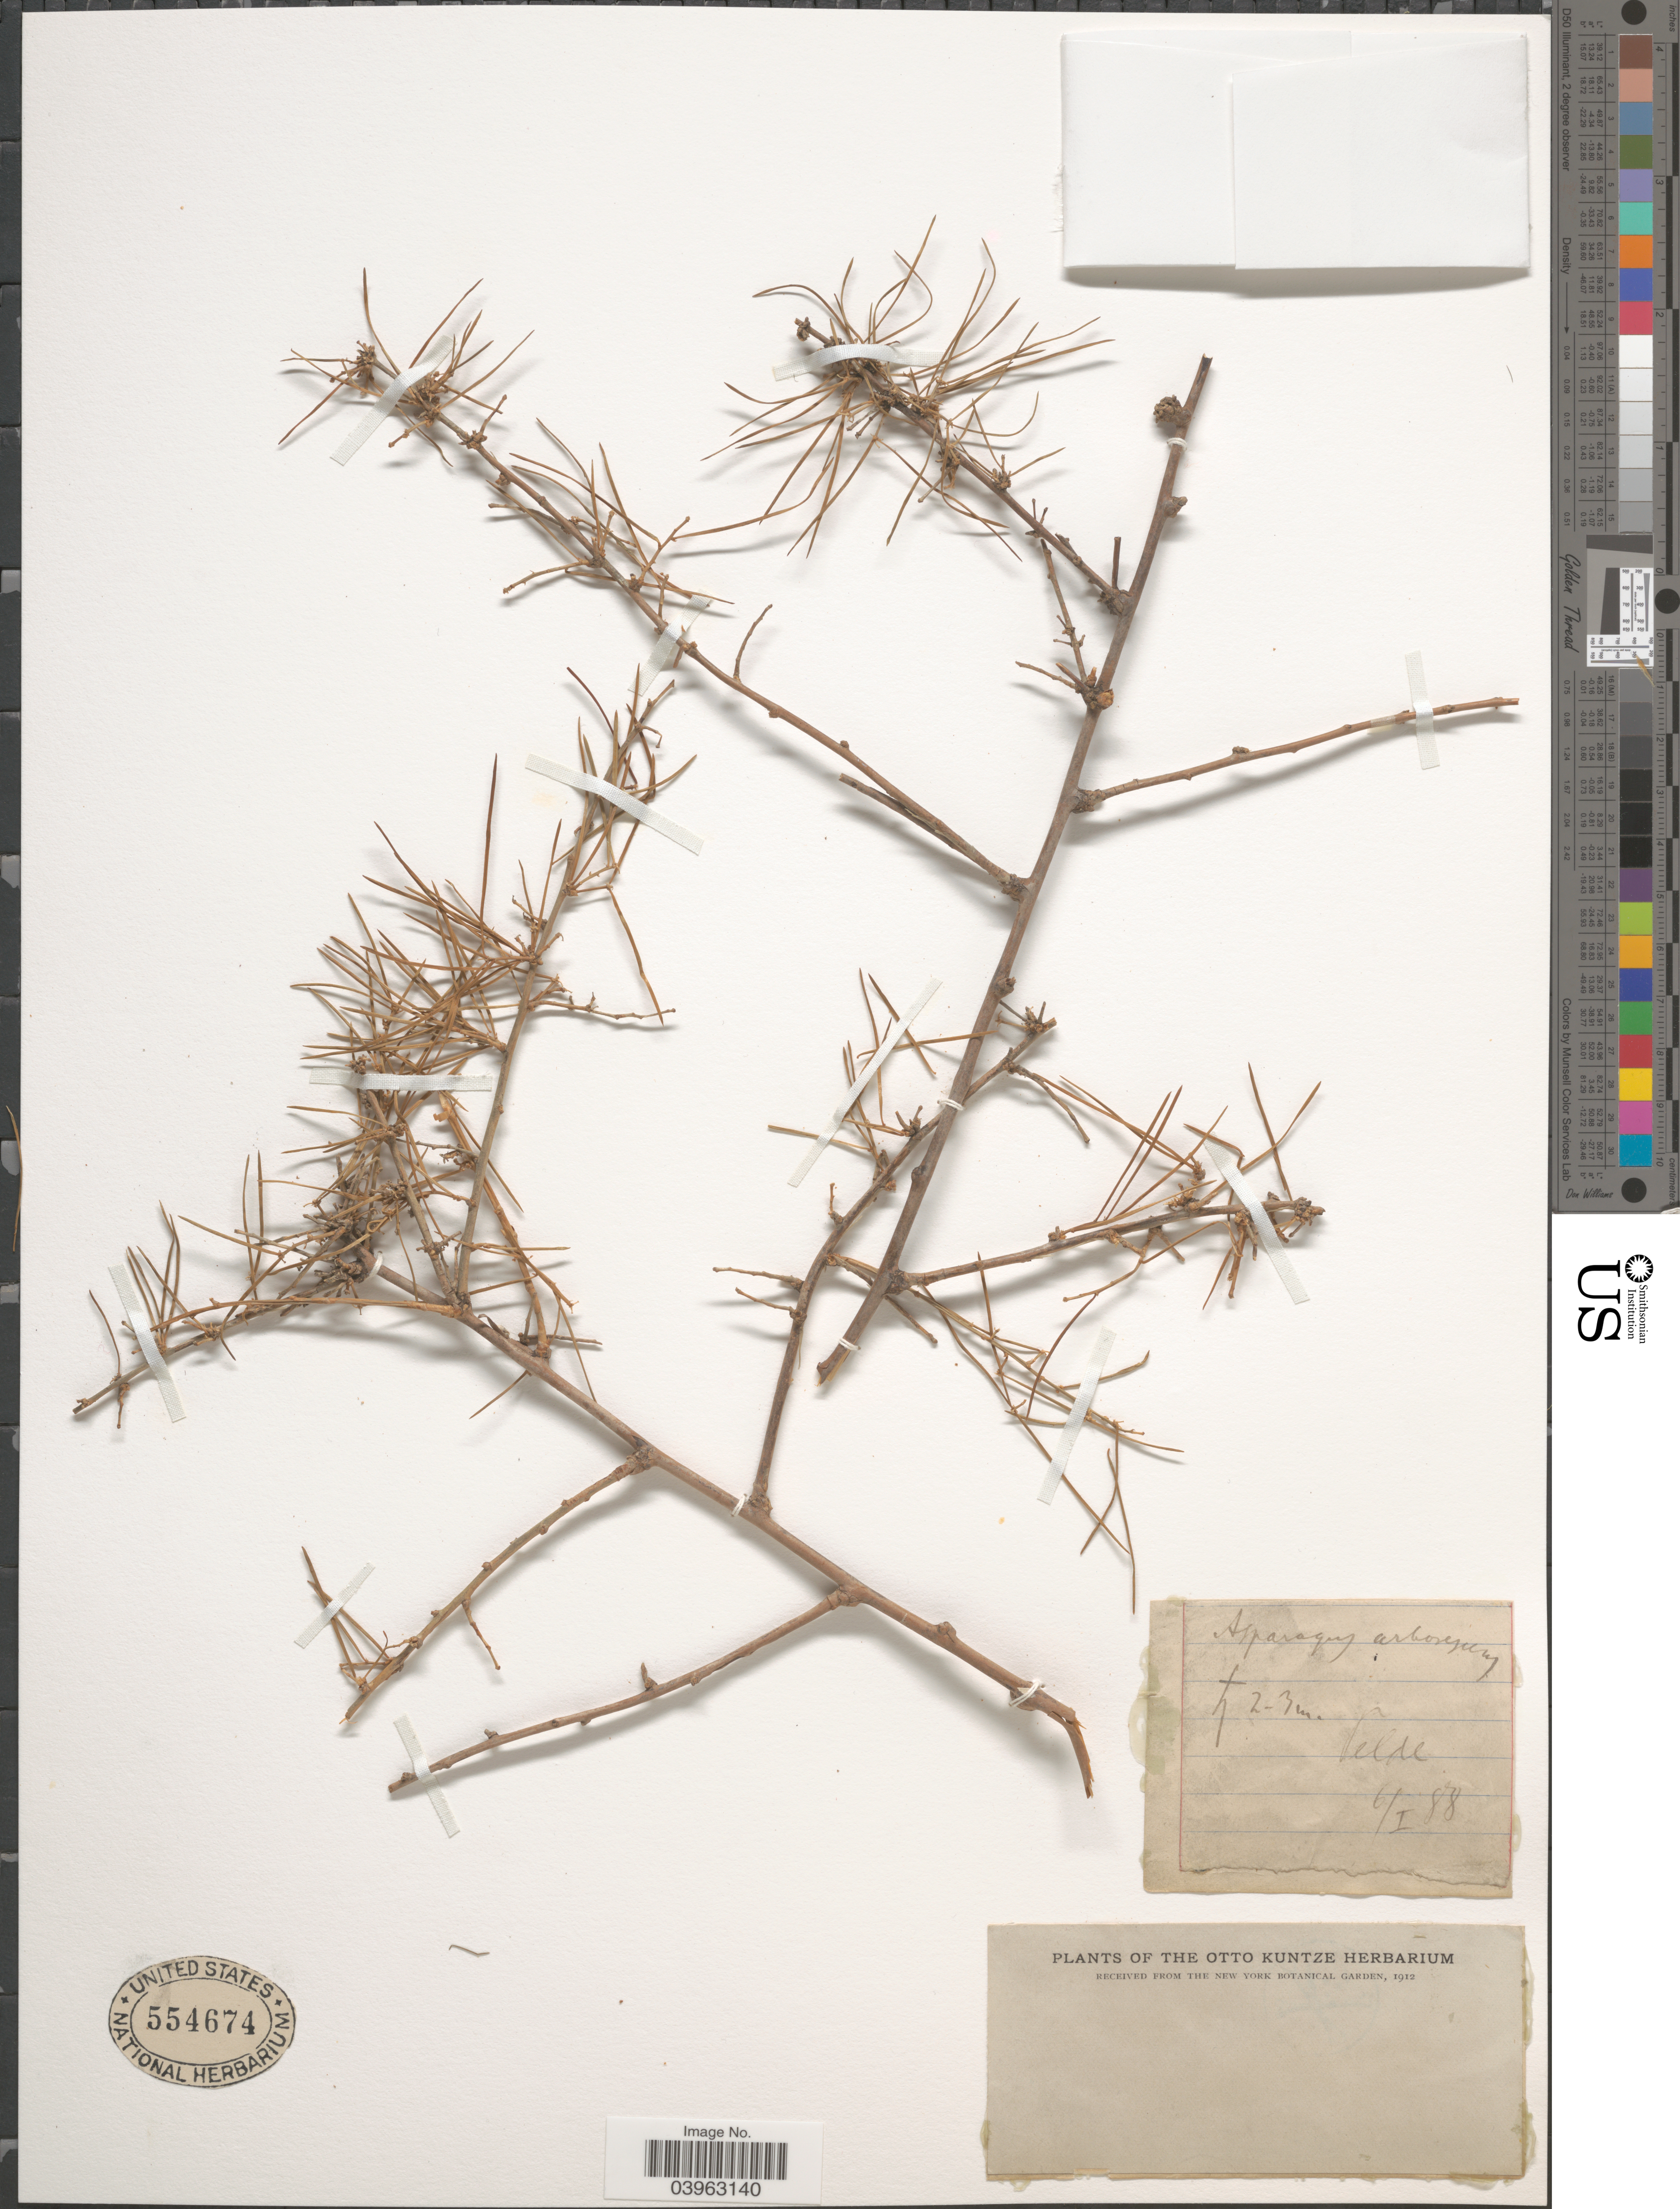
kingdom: Plantae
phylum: Tracheophyta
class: Liliopsida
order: Asparagales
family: Asparagaceae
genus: Asparagus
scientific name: Asparagus arborescens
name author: Willd. ex Schult. & Schult. f.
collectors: ex herb. Otto Kuntze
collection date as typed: Transcribed d/m/y: 6/1/88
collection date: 1888-01-06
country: Spain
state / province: Canarias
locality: Telde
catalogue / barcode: US 554674